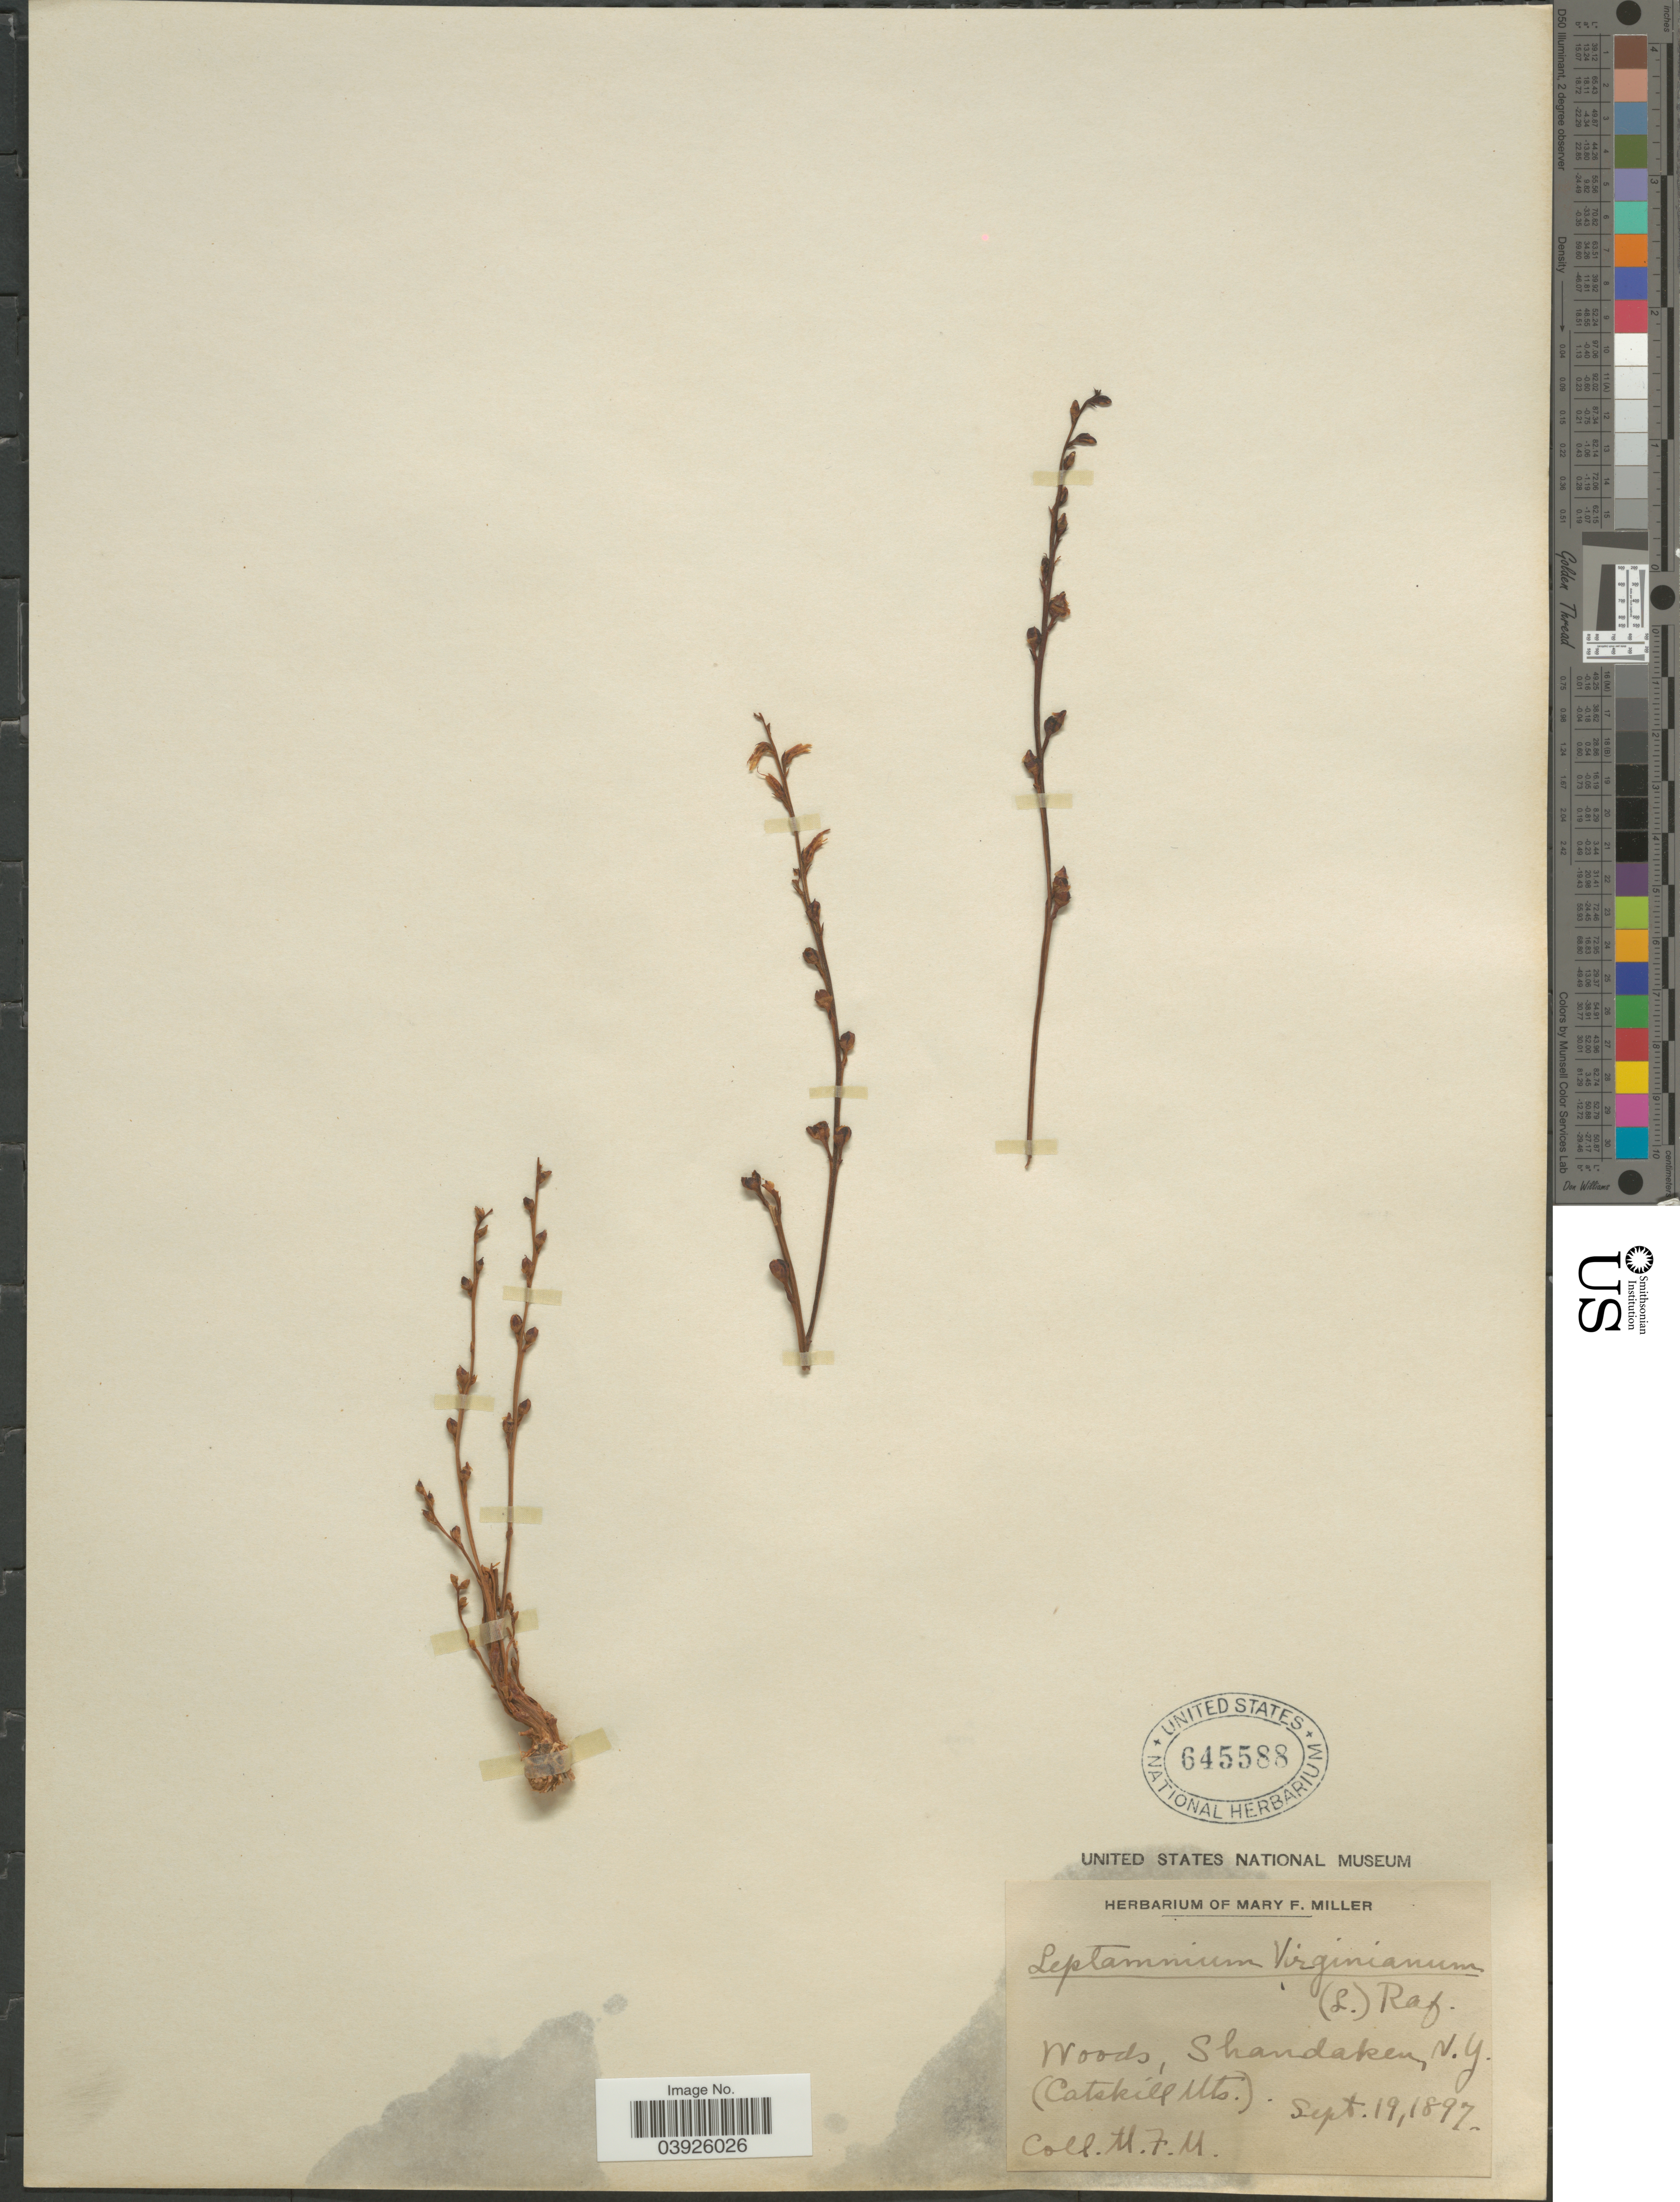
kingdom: Plantae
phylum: Tracheophyta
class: Magnoliopsida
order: Lamiales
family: Orobanchaceae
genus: Epifagus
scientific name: Epifagus virginiana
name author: (L.) W.P.C. Barton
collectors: M. Miller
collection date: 1897-09-19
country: United States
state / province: New York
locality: Woods, Shandaken. Catskill Mts.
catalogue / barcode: US 645588